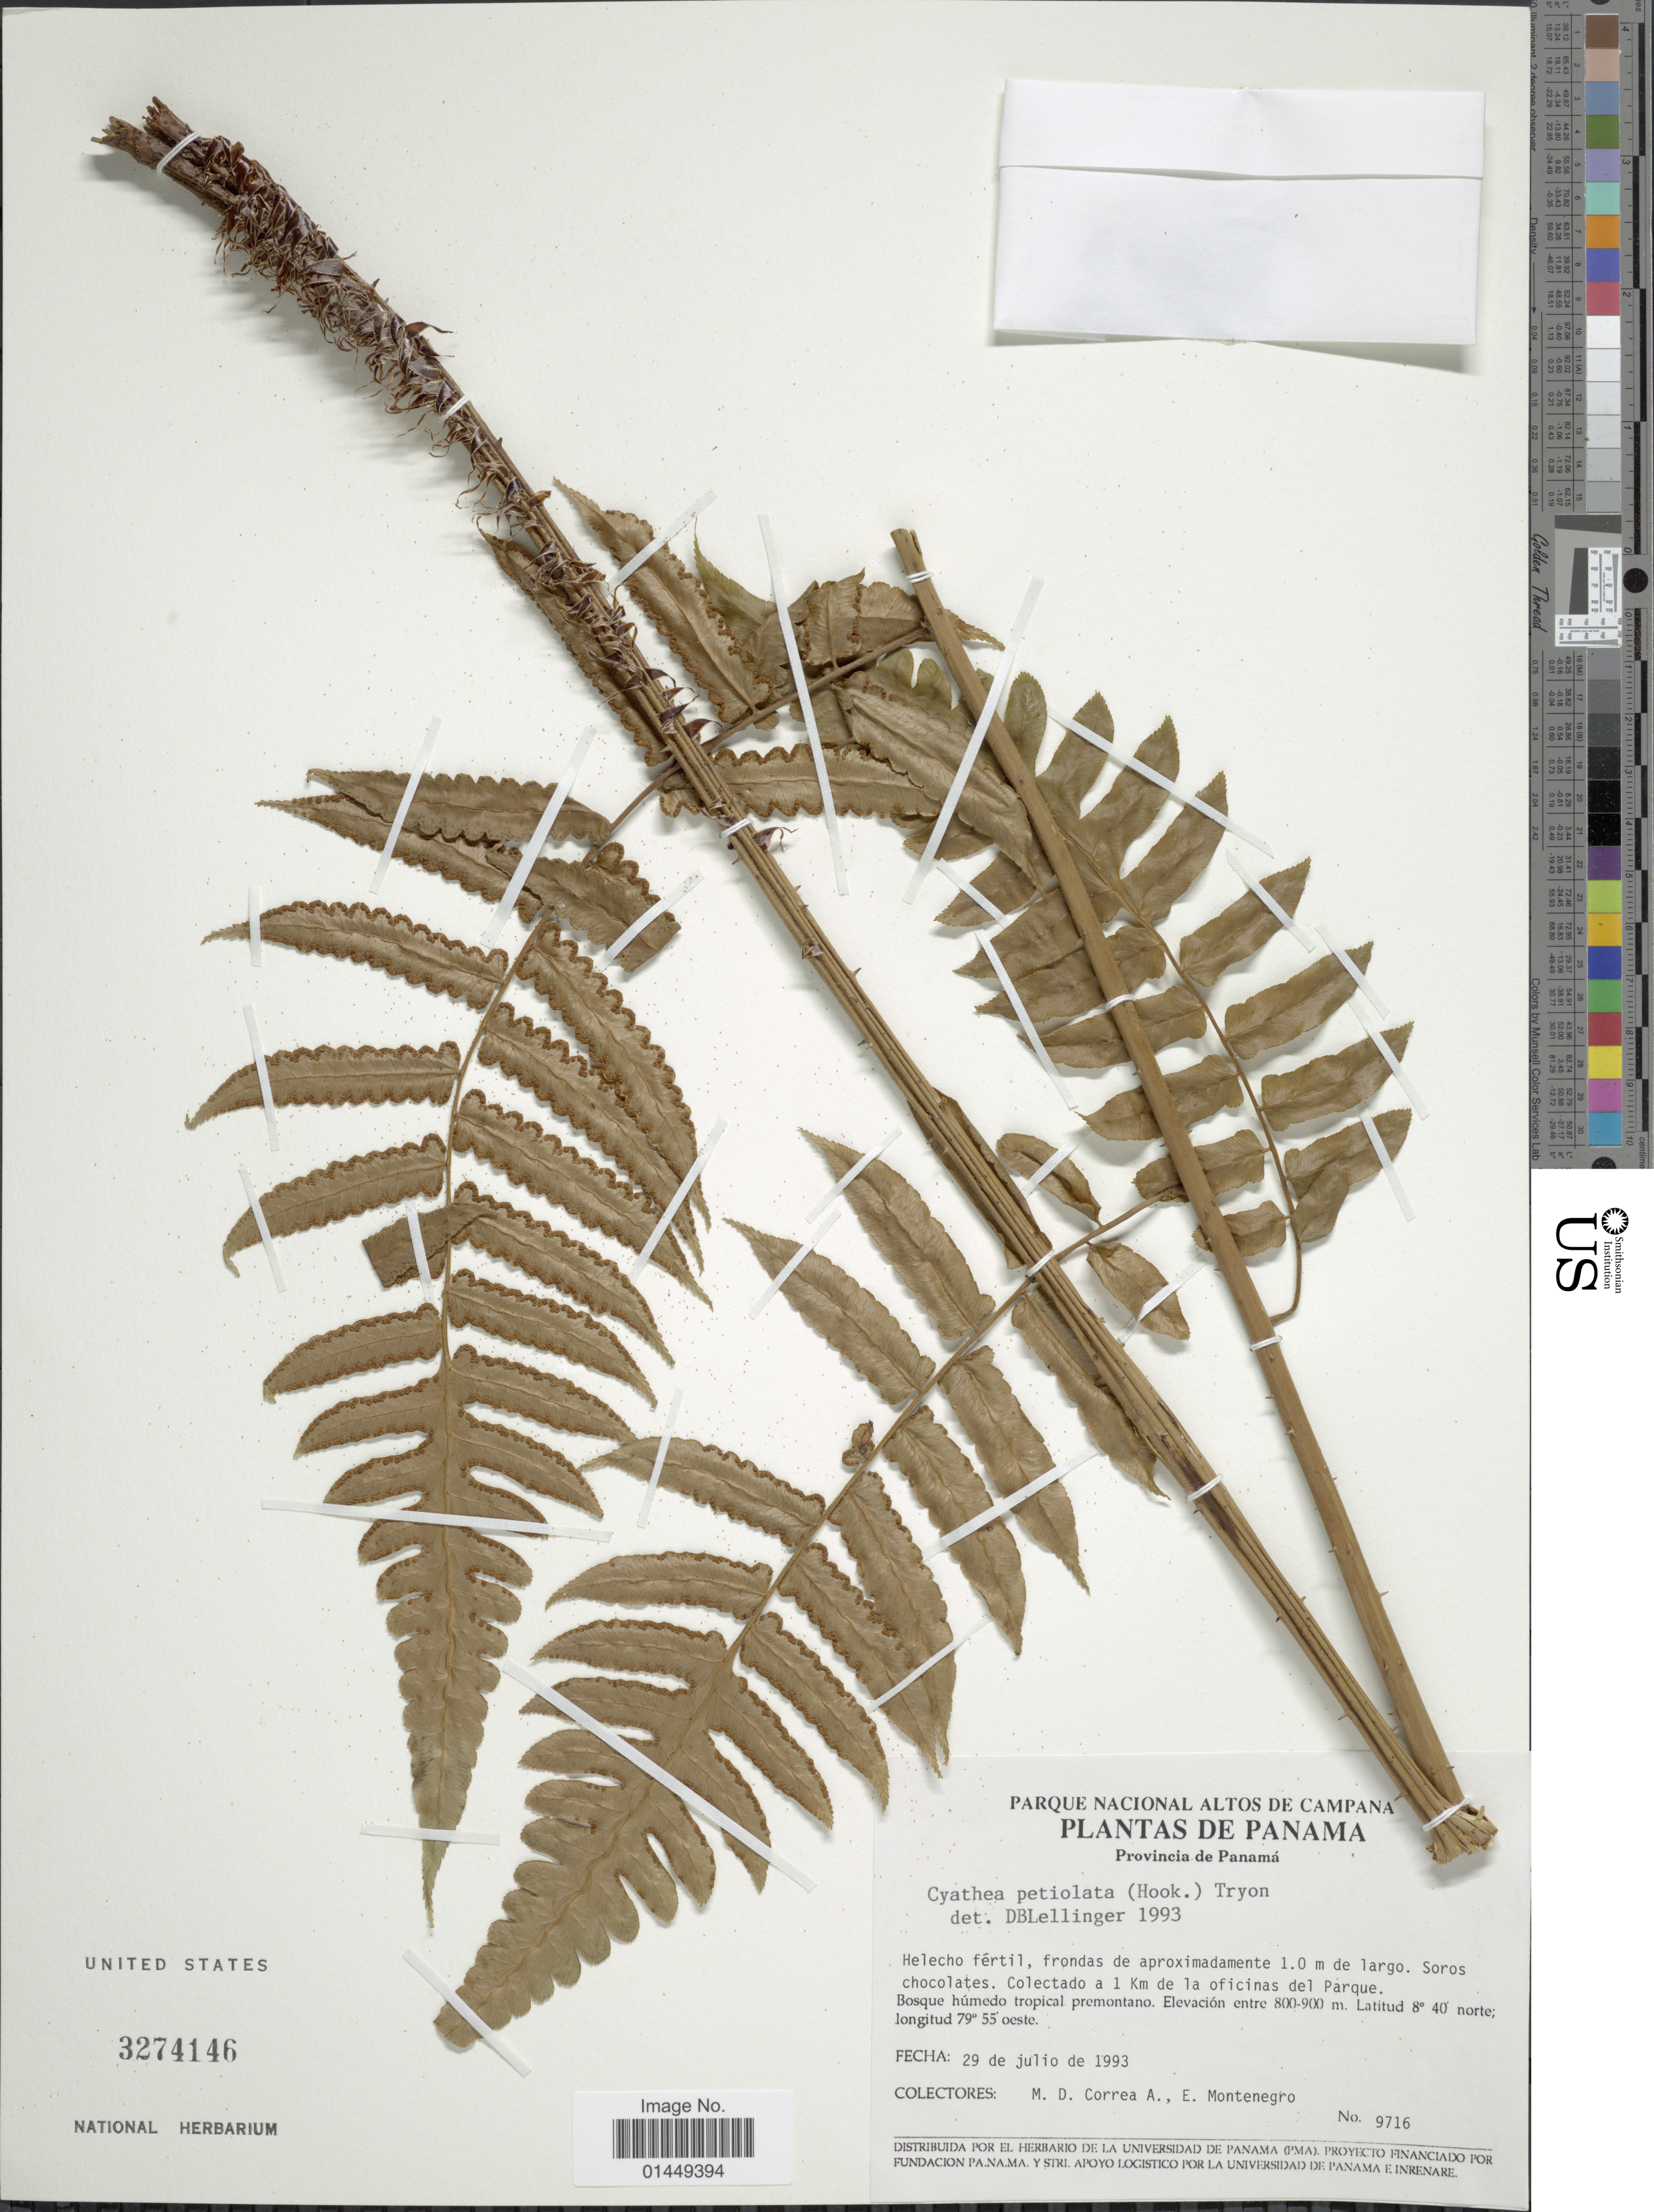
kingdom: Plantae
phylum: Tracheophyta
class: Polypodiopsida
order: Cyatheales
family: Cyatheaceae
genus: Cyathea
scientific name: Cyathea petiolata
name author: (Hook.) R.M. Tryon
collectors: M. D. Corrêa-A. & E. Montenegro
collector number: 9716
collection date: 1993-07-29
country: Panama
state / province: Panamá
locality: Provincia de Panamá. Bosque húmedo tropical premontano.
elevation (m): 800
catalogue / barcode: US 3274146